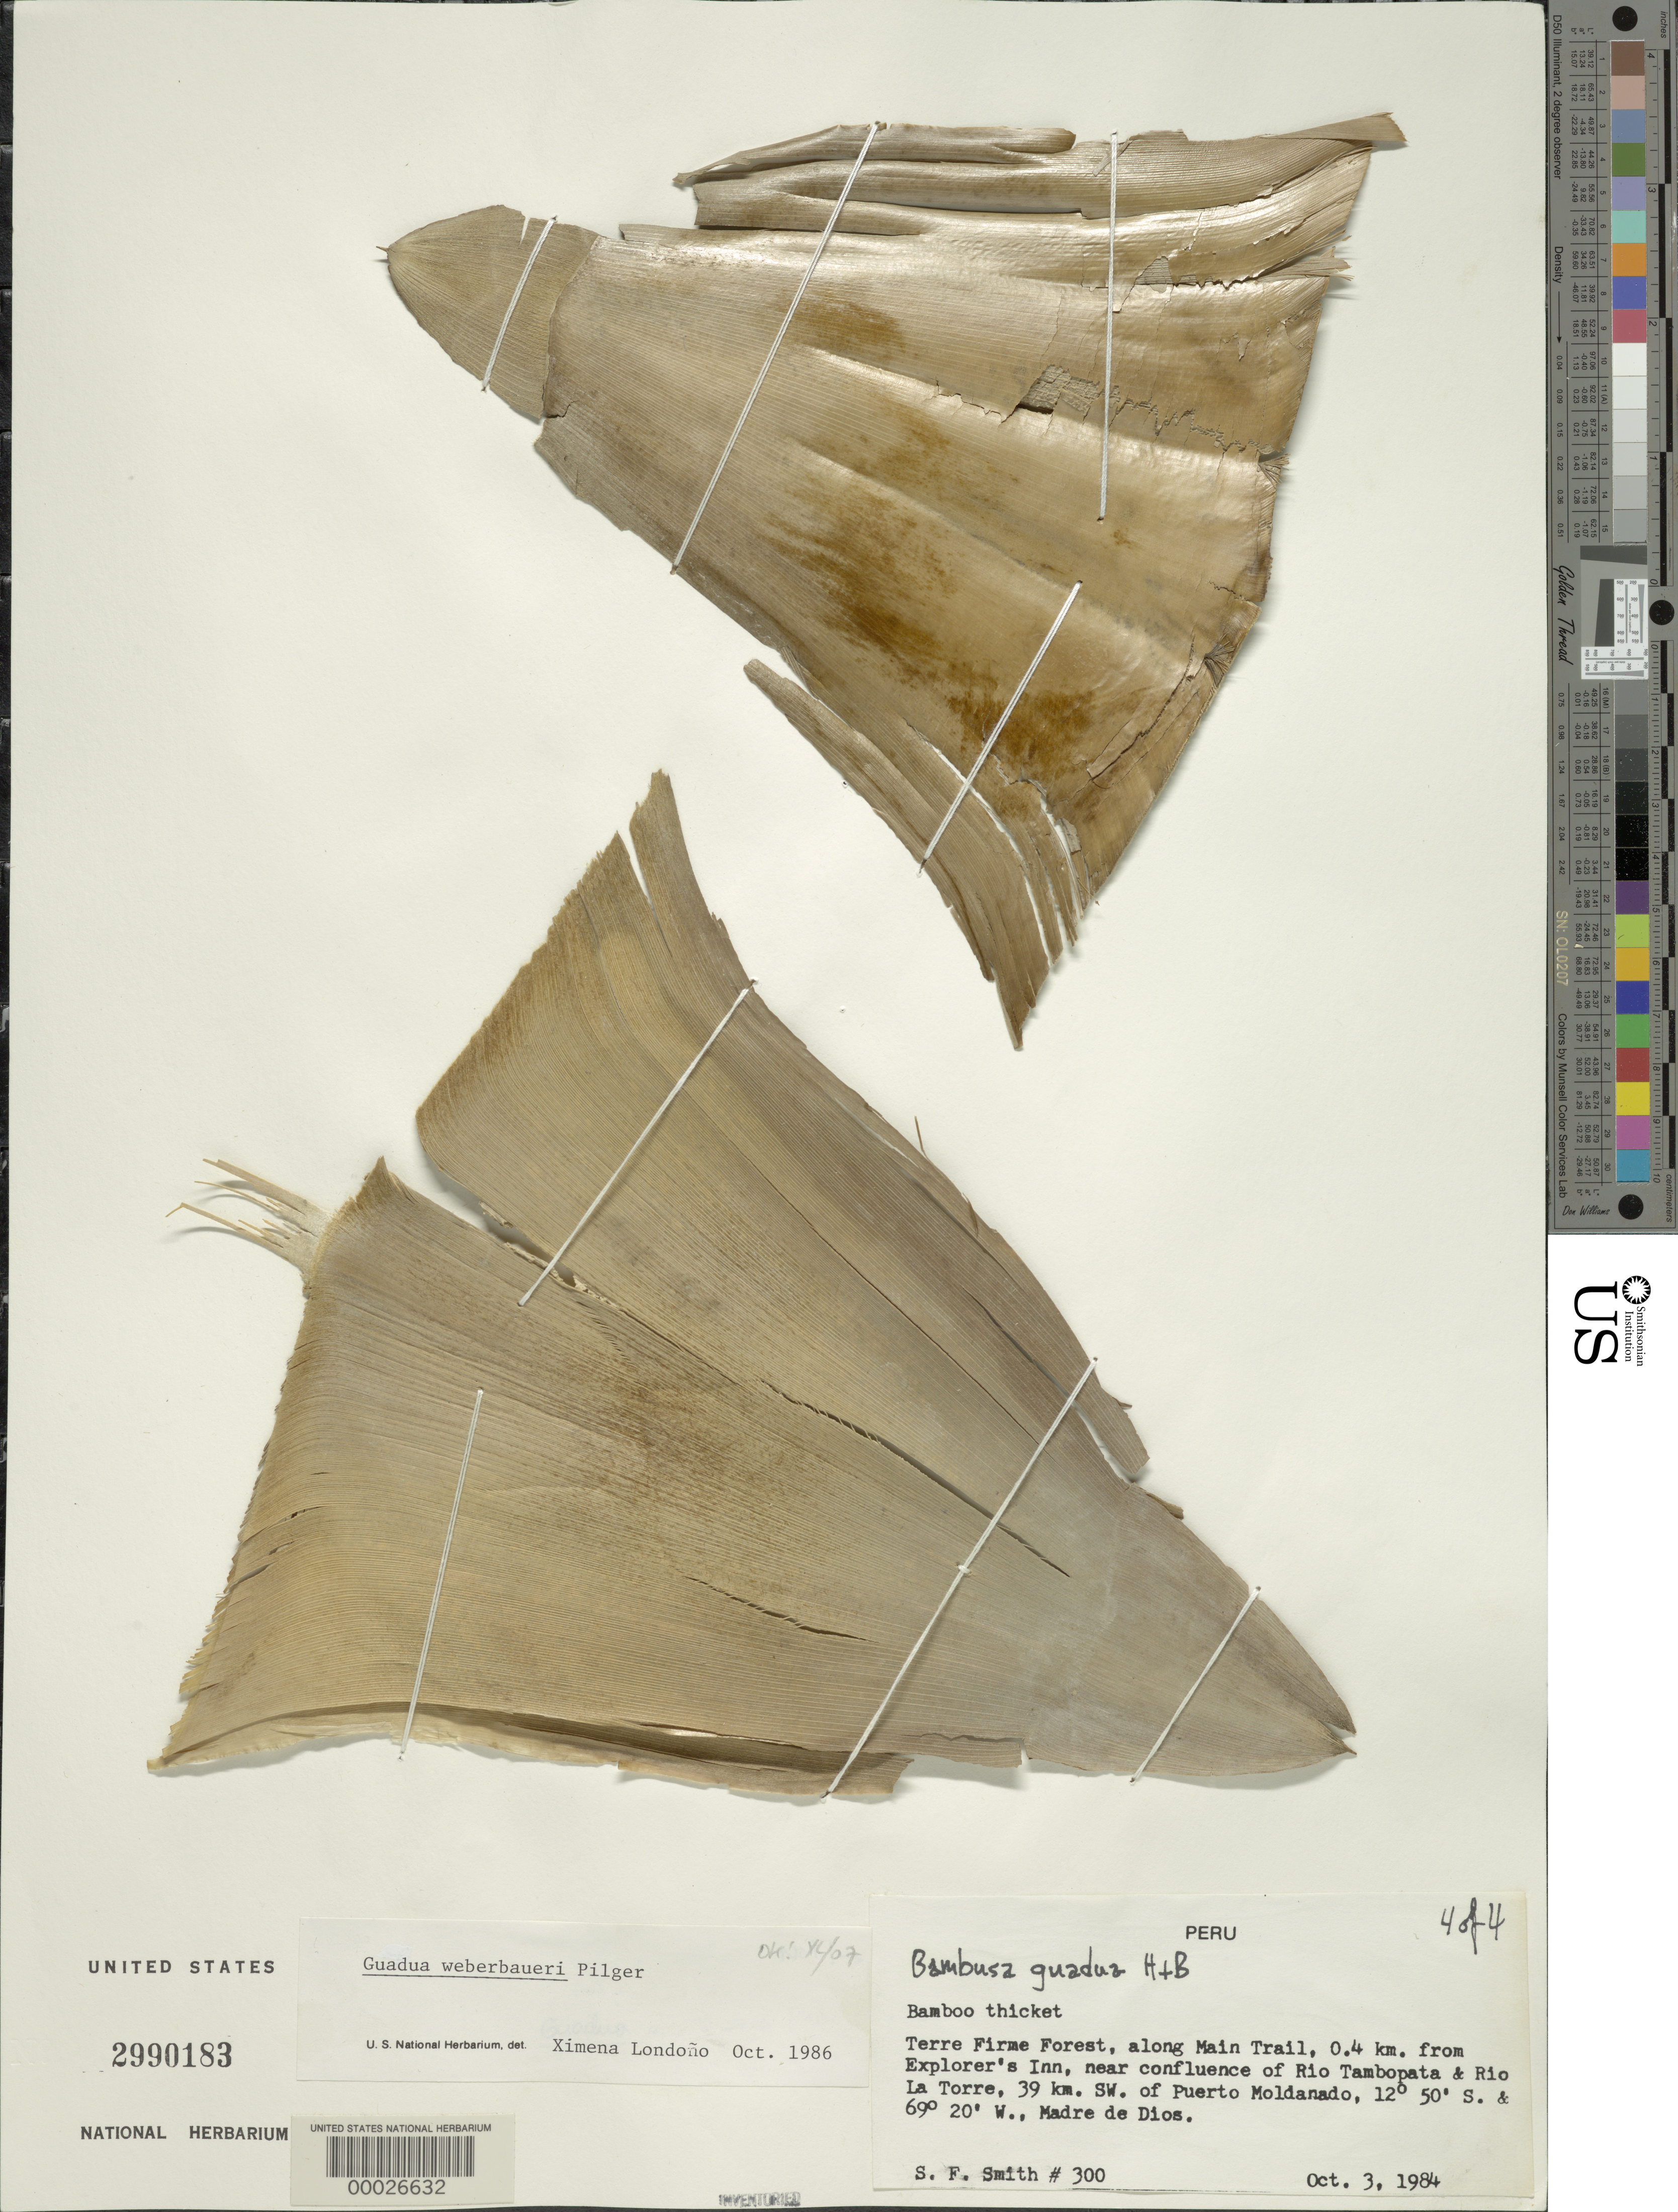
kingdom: Plantae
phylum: Tracheophyta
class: Liliopsida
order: Poales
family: Poaceae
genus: Guadua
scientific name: Guadua weberbaueri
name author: Pilg.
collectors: S.F. Smith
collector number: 300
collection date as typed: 03 Oct 1984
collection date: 1984-10-03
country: Peru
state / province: Madre de Dios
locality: Rio tambopata, rio la torre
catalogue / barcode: US 2990183